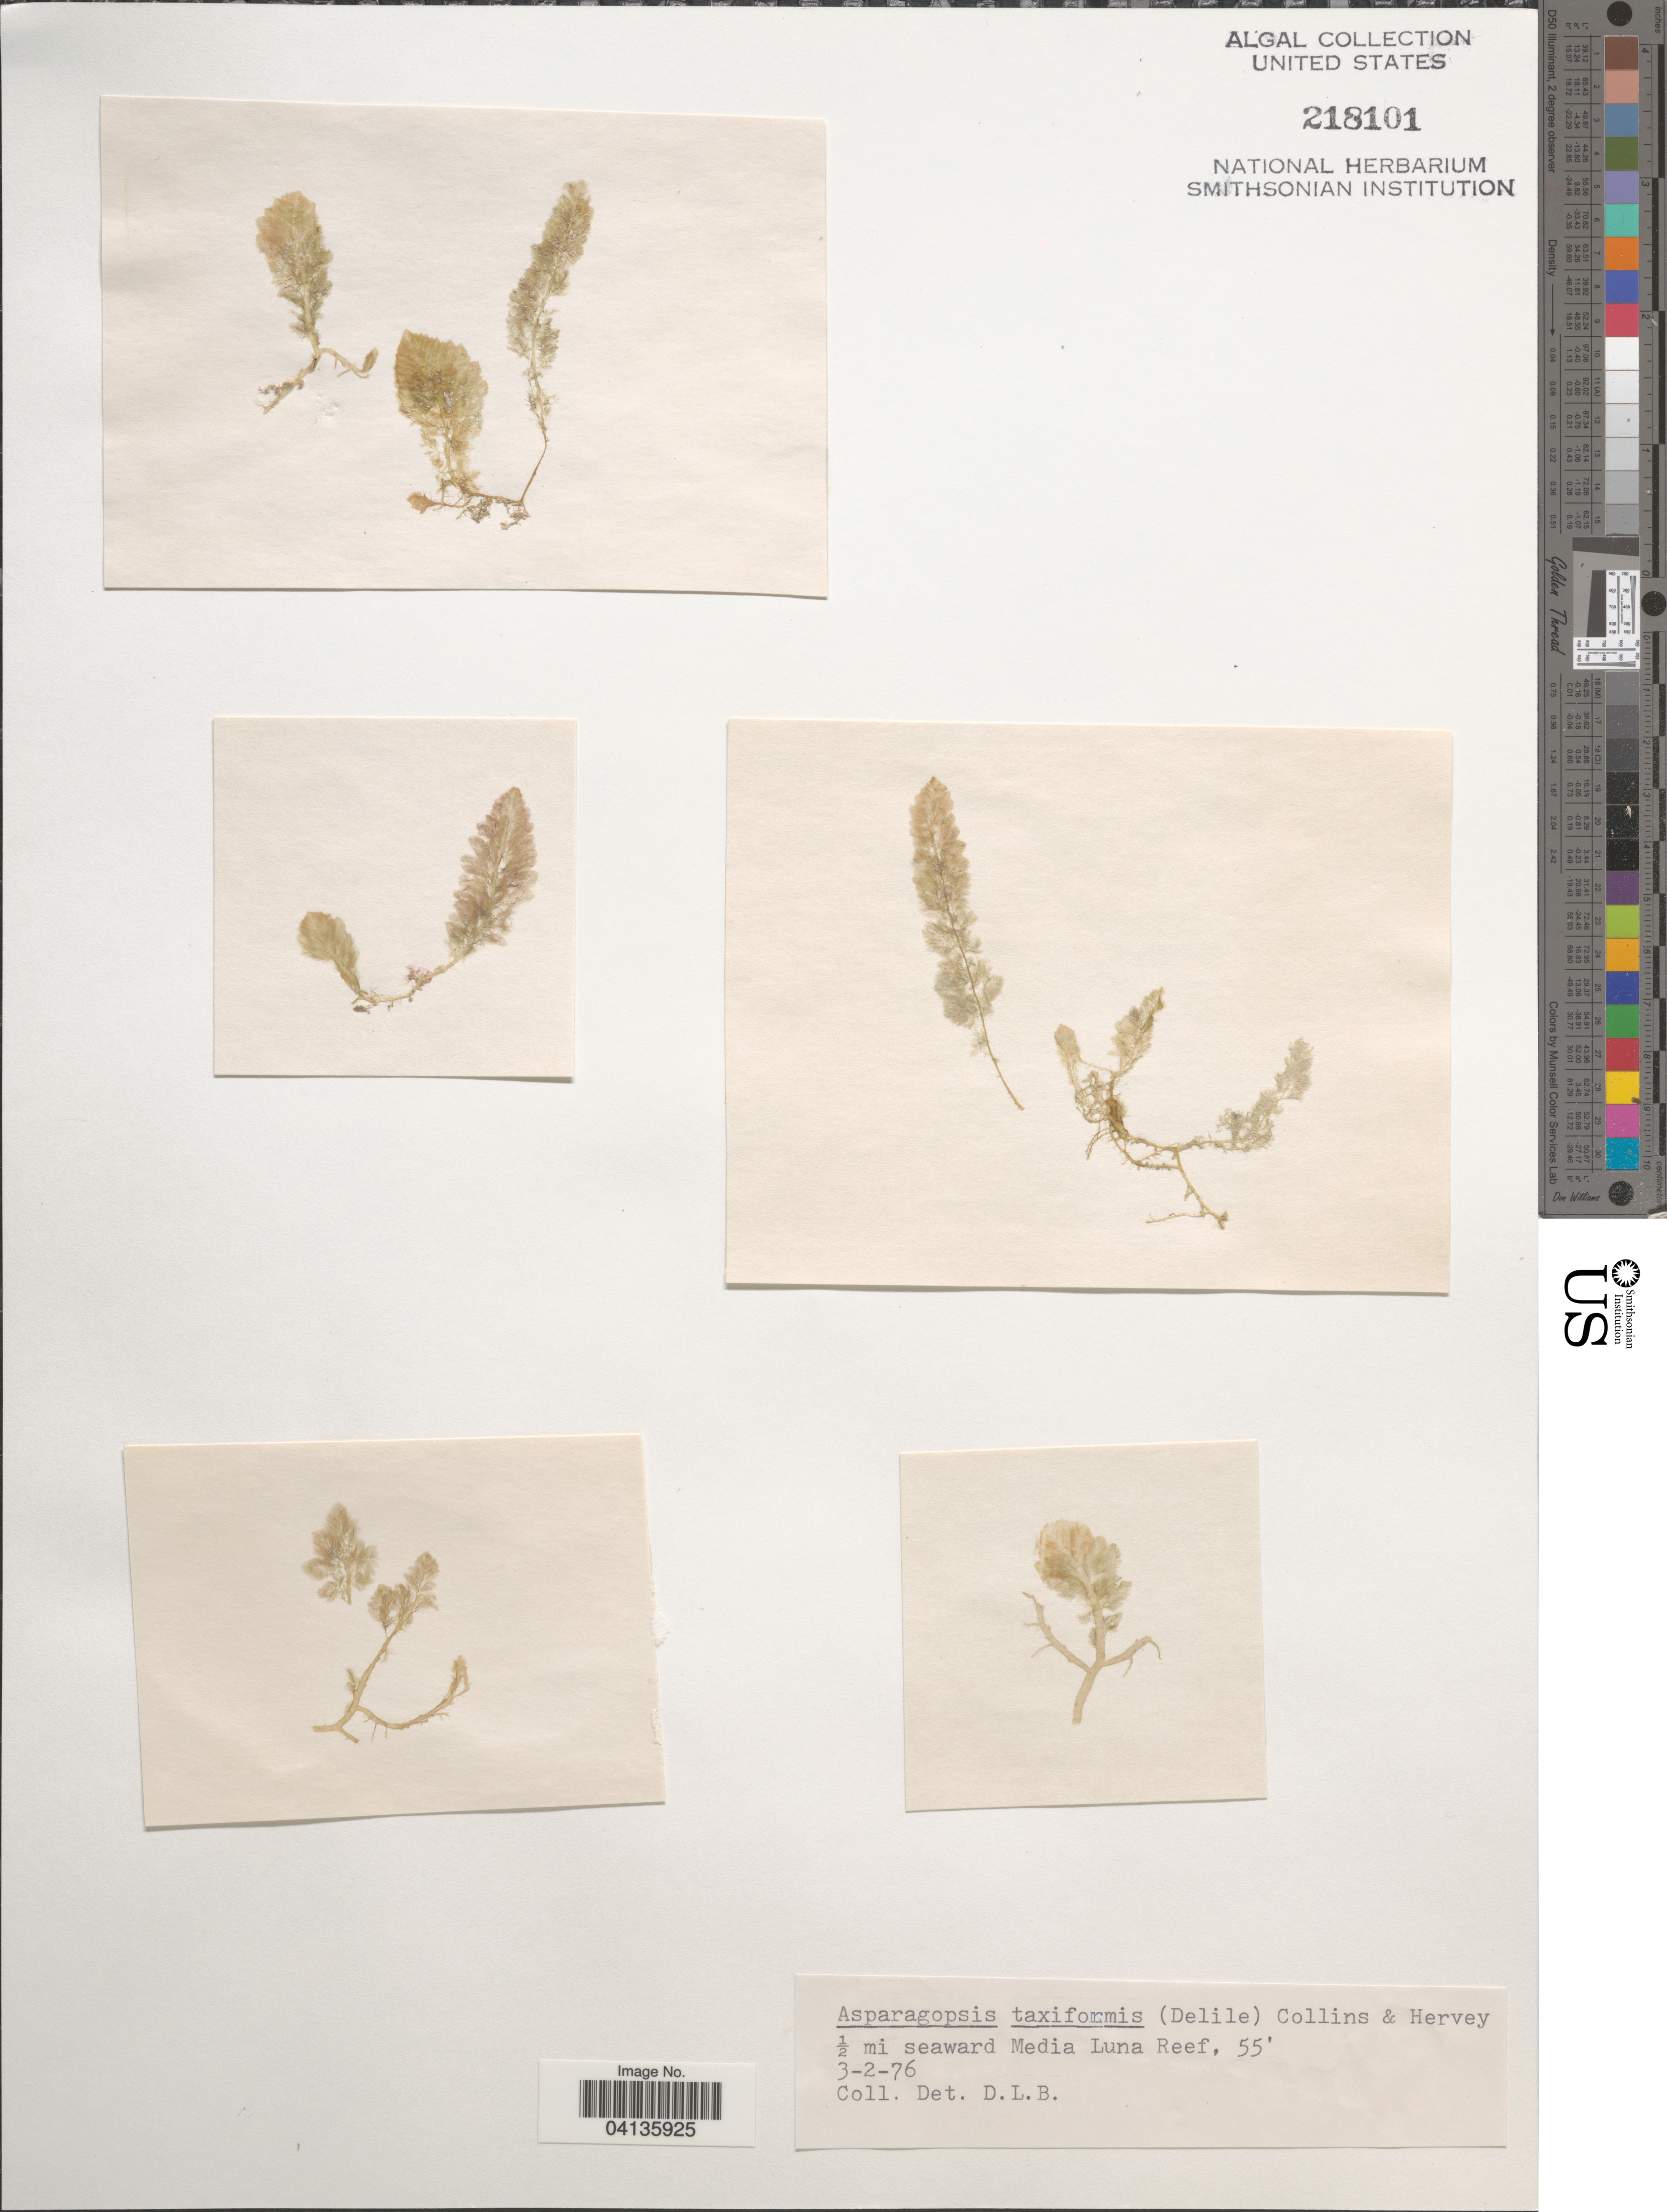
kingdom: Plantae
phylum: Rhodophyta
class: Florideophyceae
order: Bonnemaisoniales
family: Bonnemaisoniaceae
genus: Asparagopsis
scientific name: Asparagopsis taxiformis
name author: (Delile) Trevis.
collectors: D. L. B.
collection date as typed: Transcribed d/m/y: 3/2/76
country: Puerto Rico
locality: ½ mi seaward Media Luna Reef.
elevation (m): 17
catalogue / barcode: US 218101